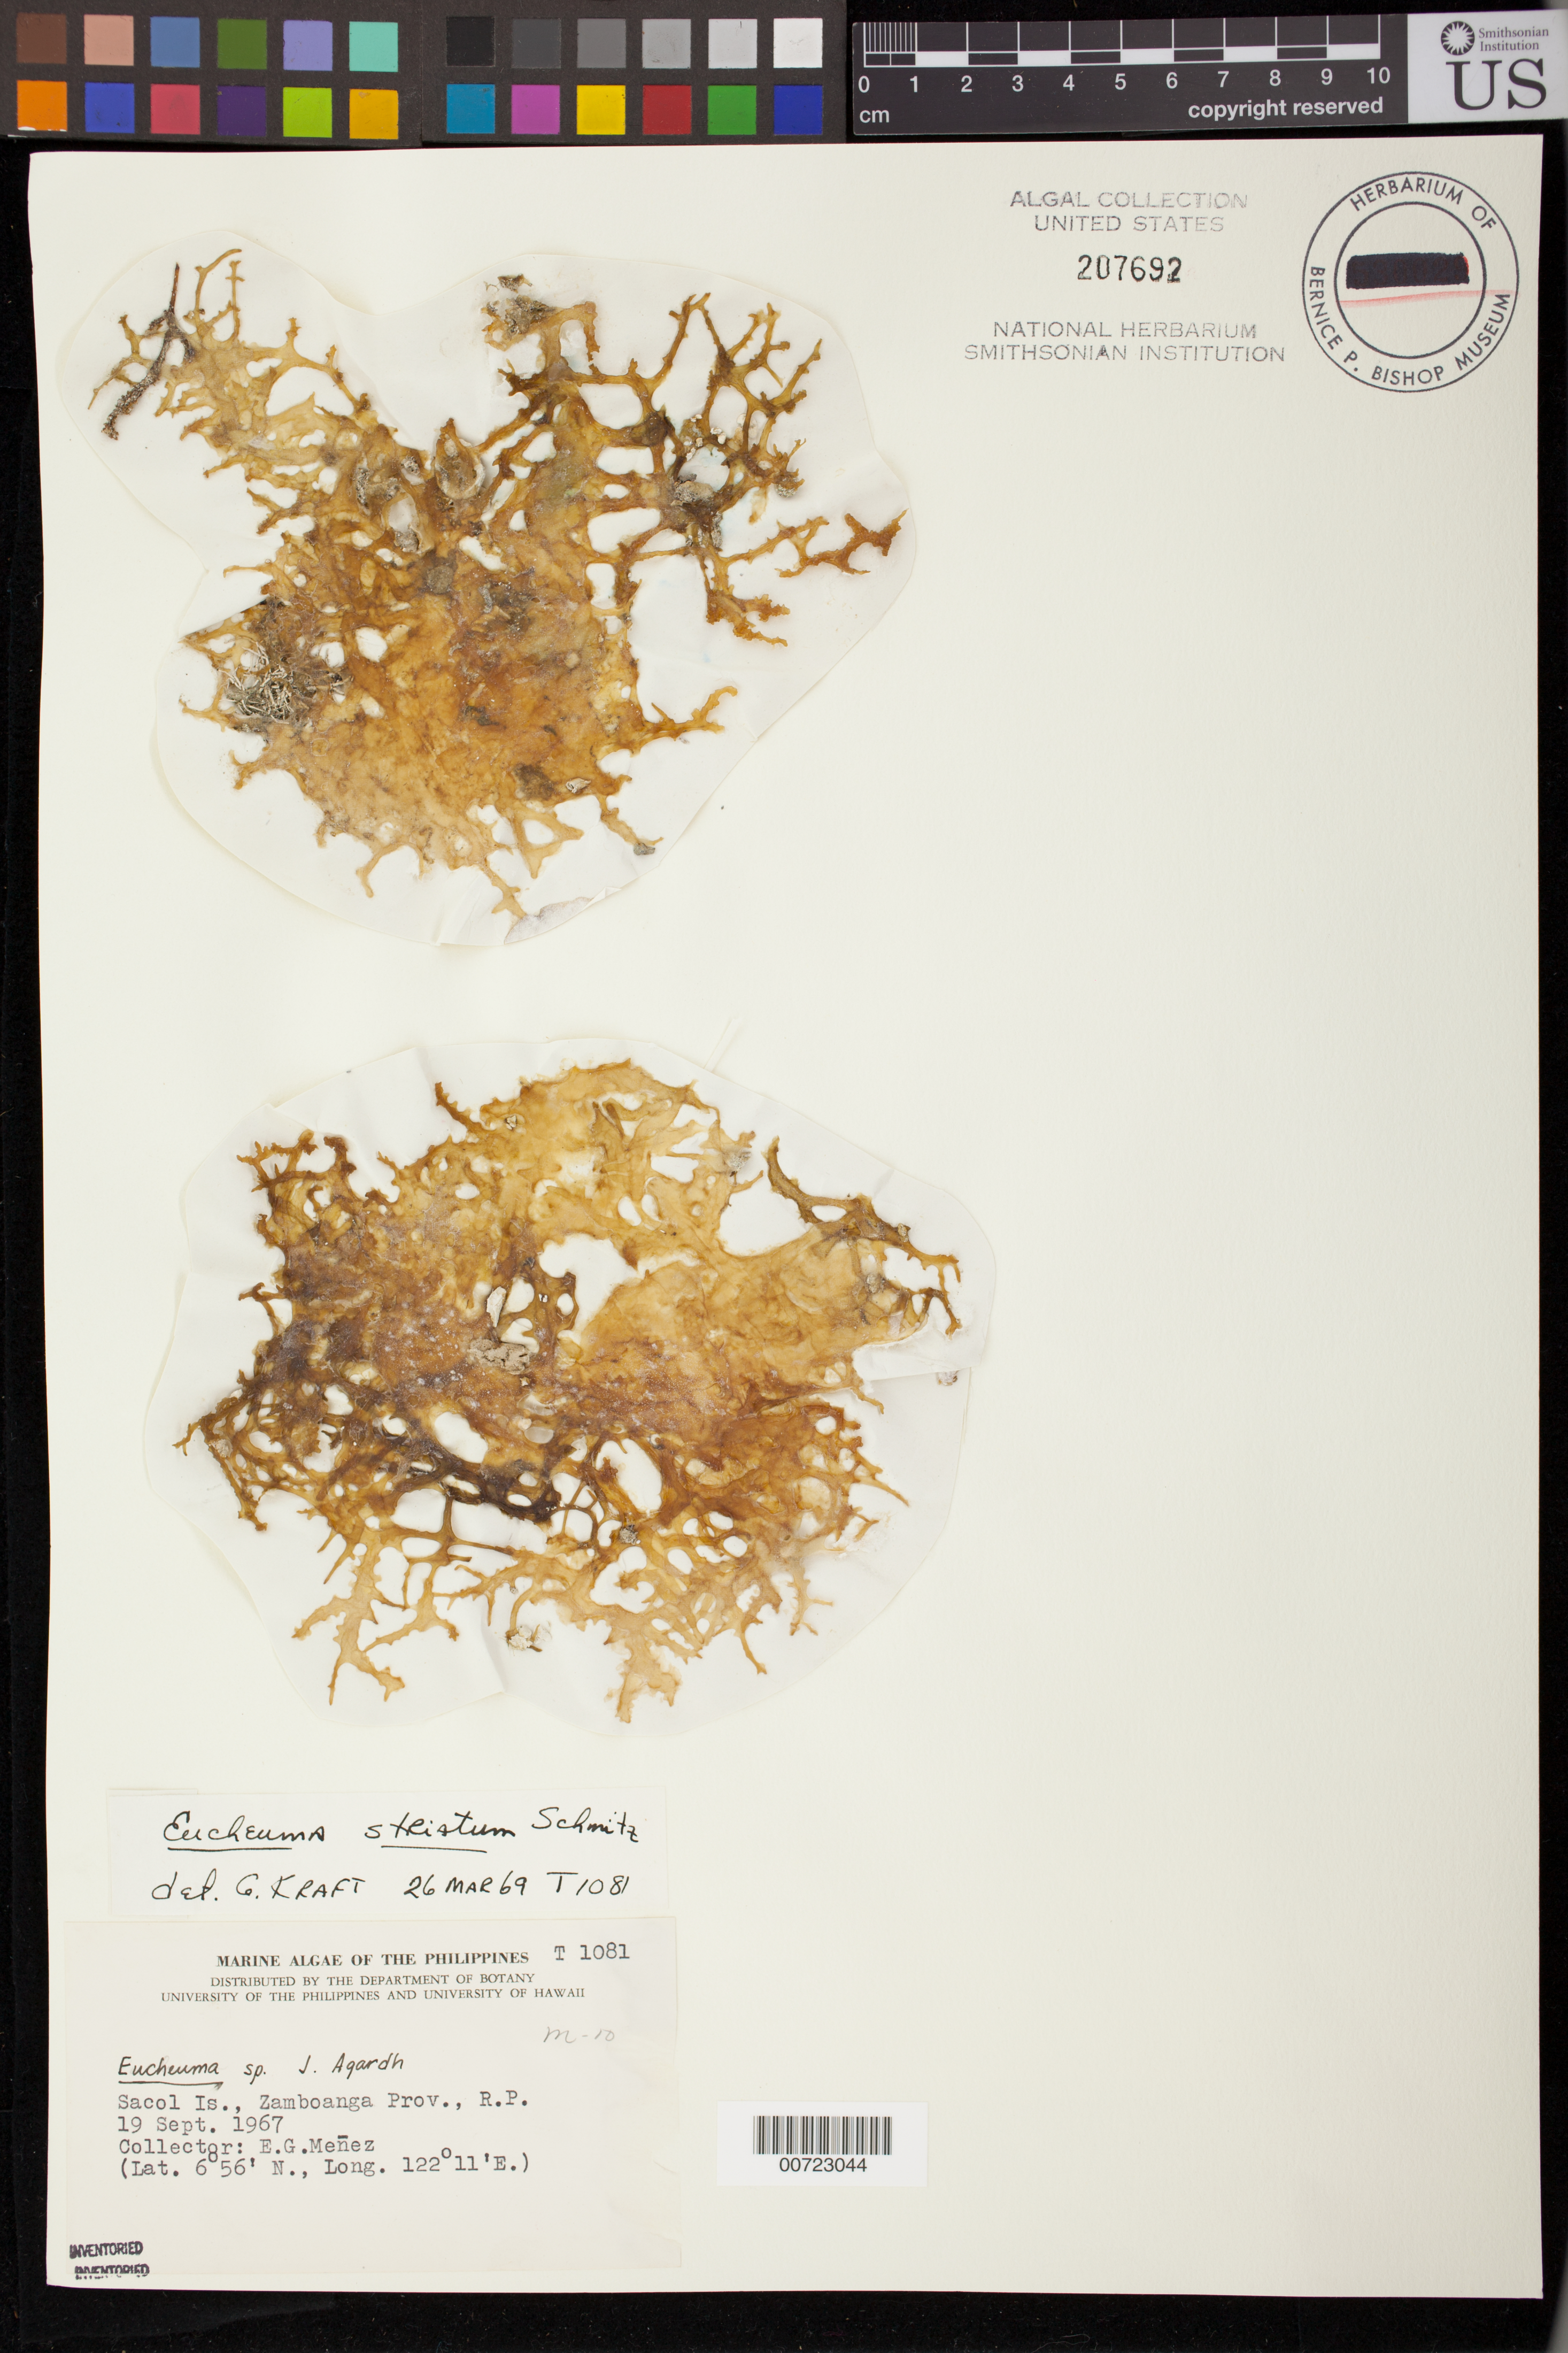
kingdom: Plantae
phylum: Rhodophyta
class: Florideophyceae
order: Gigartinales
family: Solieriaceae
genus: Kappaphycus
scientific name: Kappaphycus striatum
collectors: Meñez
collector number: T1981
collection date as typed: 19 Sep 1967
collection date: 1967-09-19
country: Philippines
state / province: Zamboanga Peninsula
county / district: Zamboanga del Sur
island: Mindanao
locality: Sacol Island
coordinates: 6 56' N., 122 11' E.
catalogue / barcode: US 207692